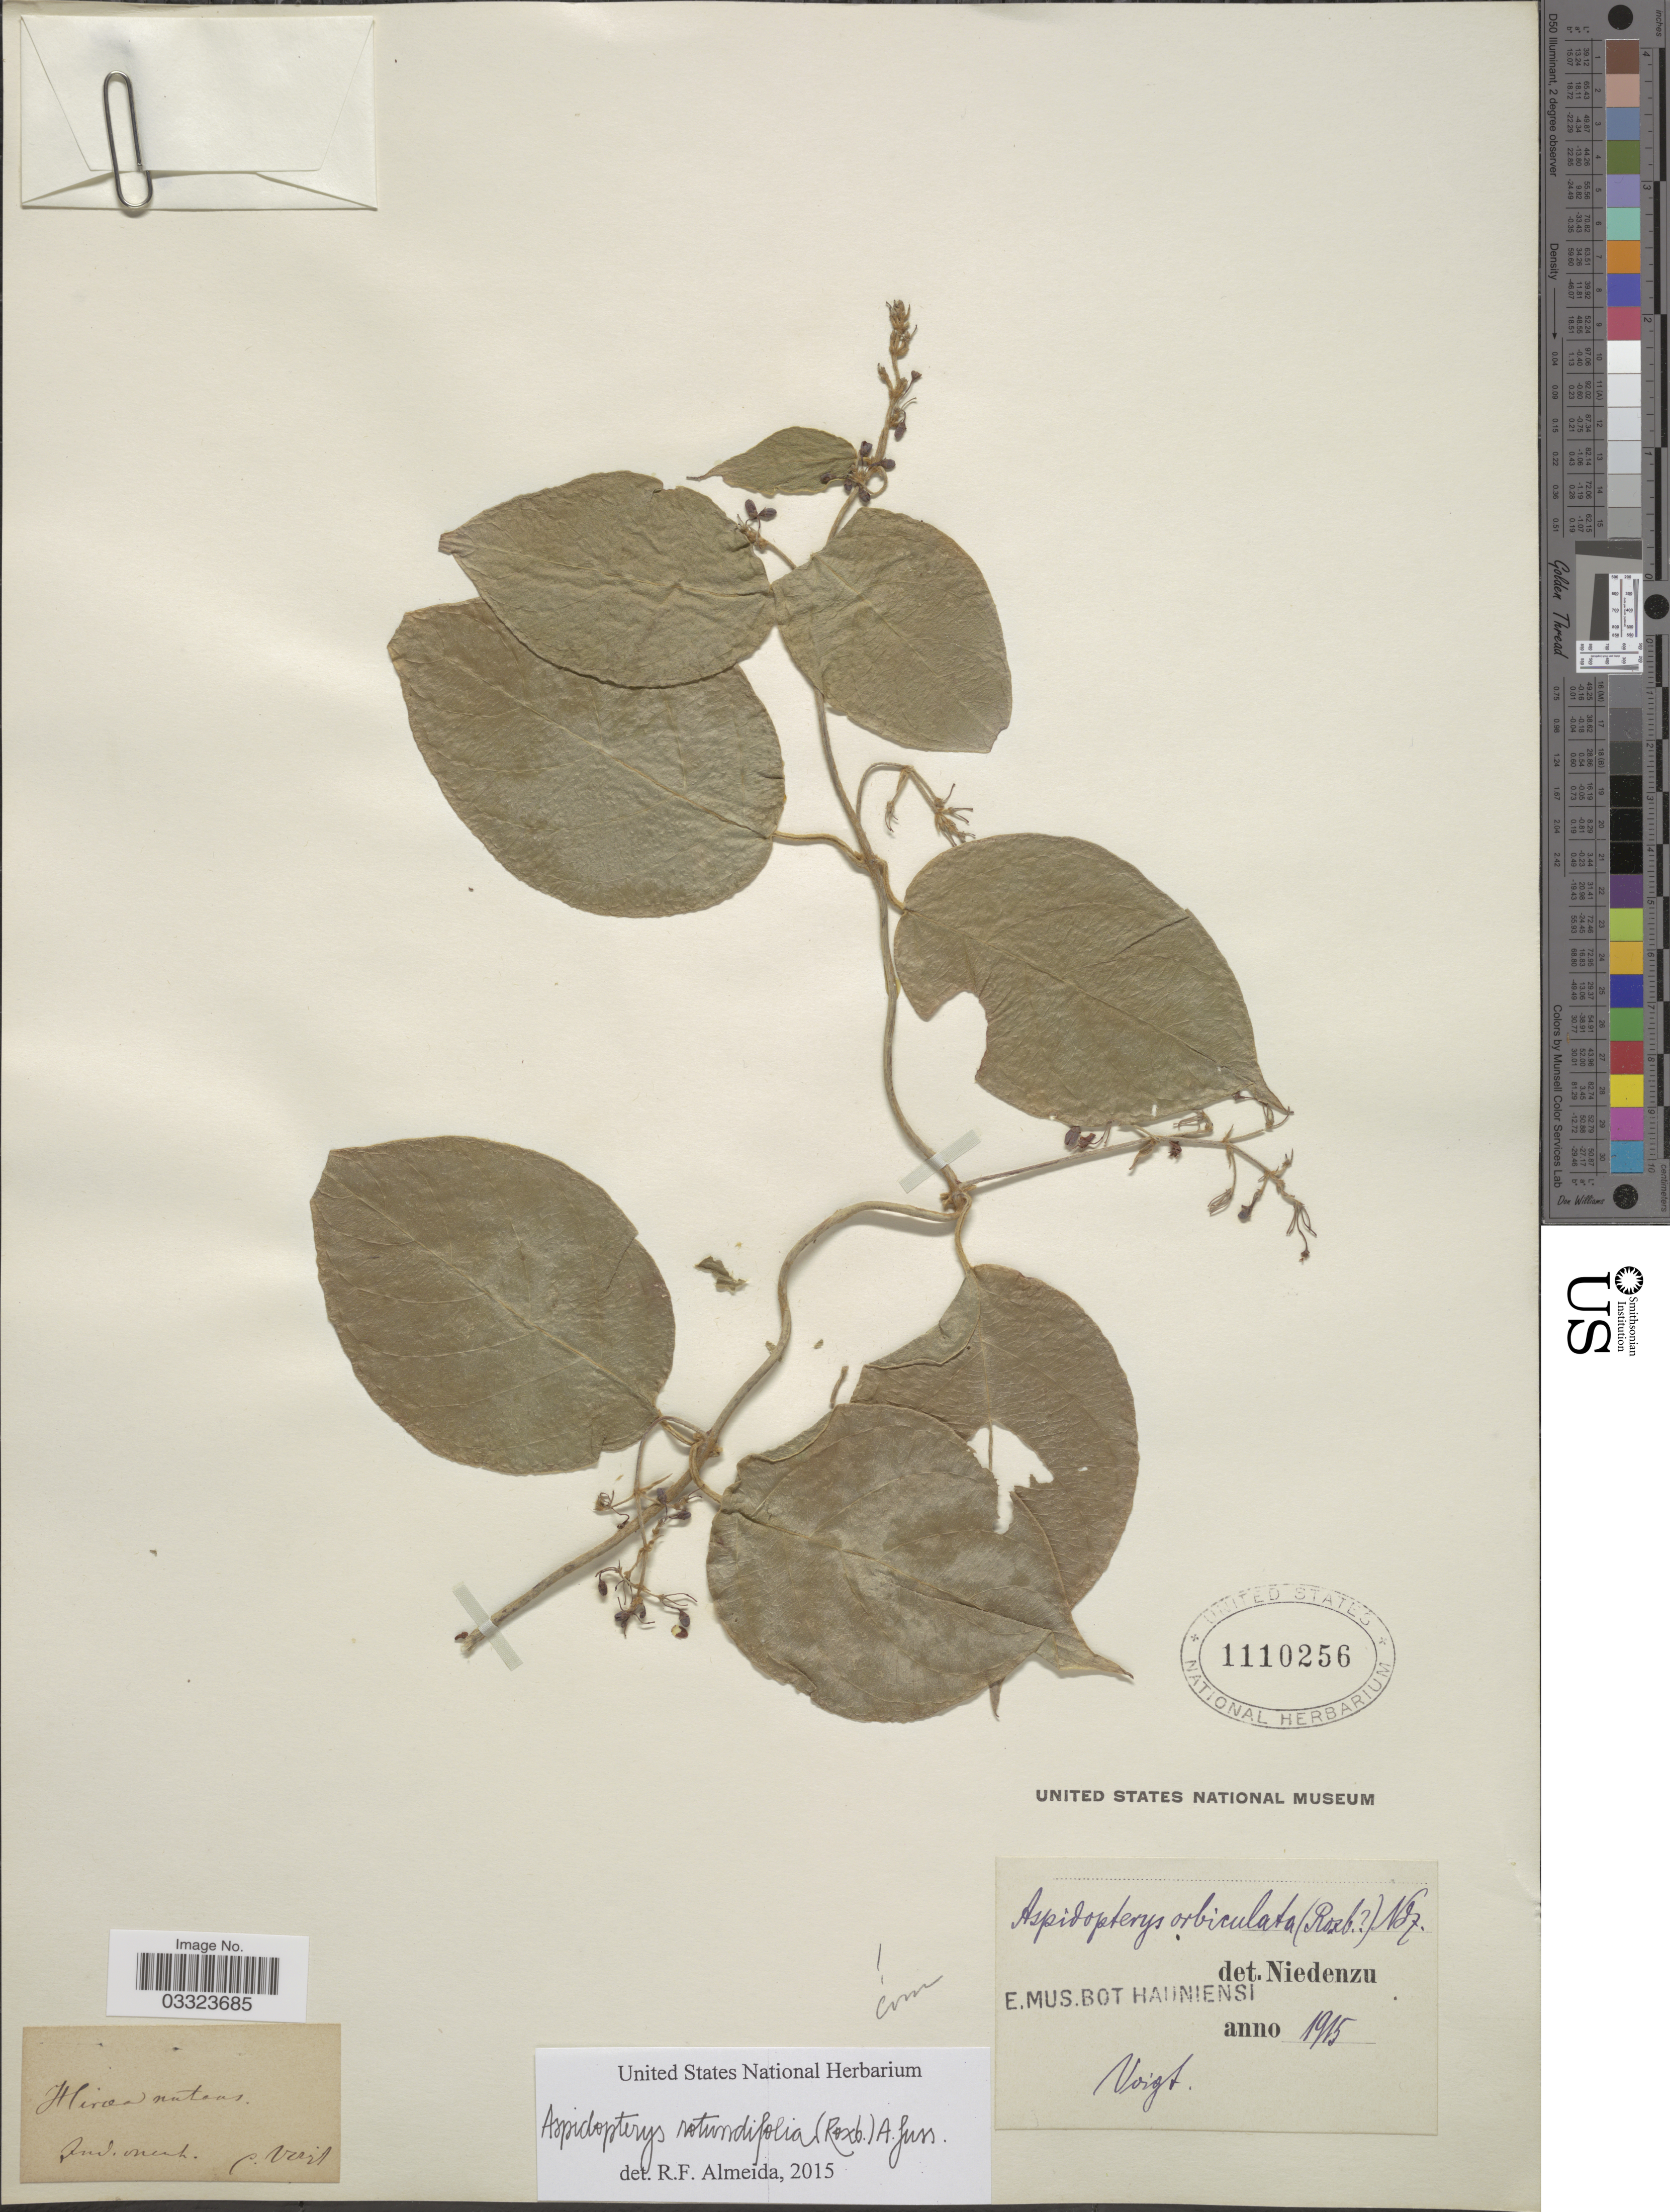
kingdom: Plantae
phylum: Tracheophyta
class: Magnoliopsida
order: Malpighiales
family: Malpighiaceae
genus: Aspidopterys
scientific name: Aspidopterys orbiculata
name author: (Roxb. ex Wall.) Nied.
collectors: Voigt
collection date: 1915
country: India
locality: Ind. orient.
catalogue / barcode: US 1110256